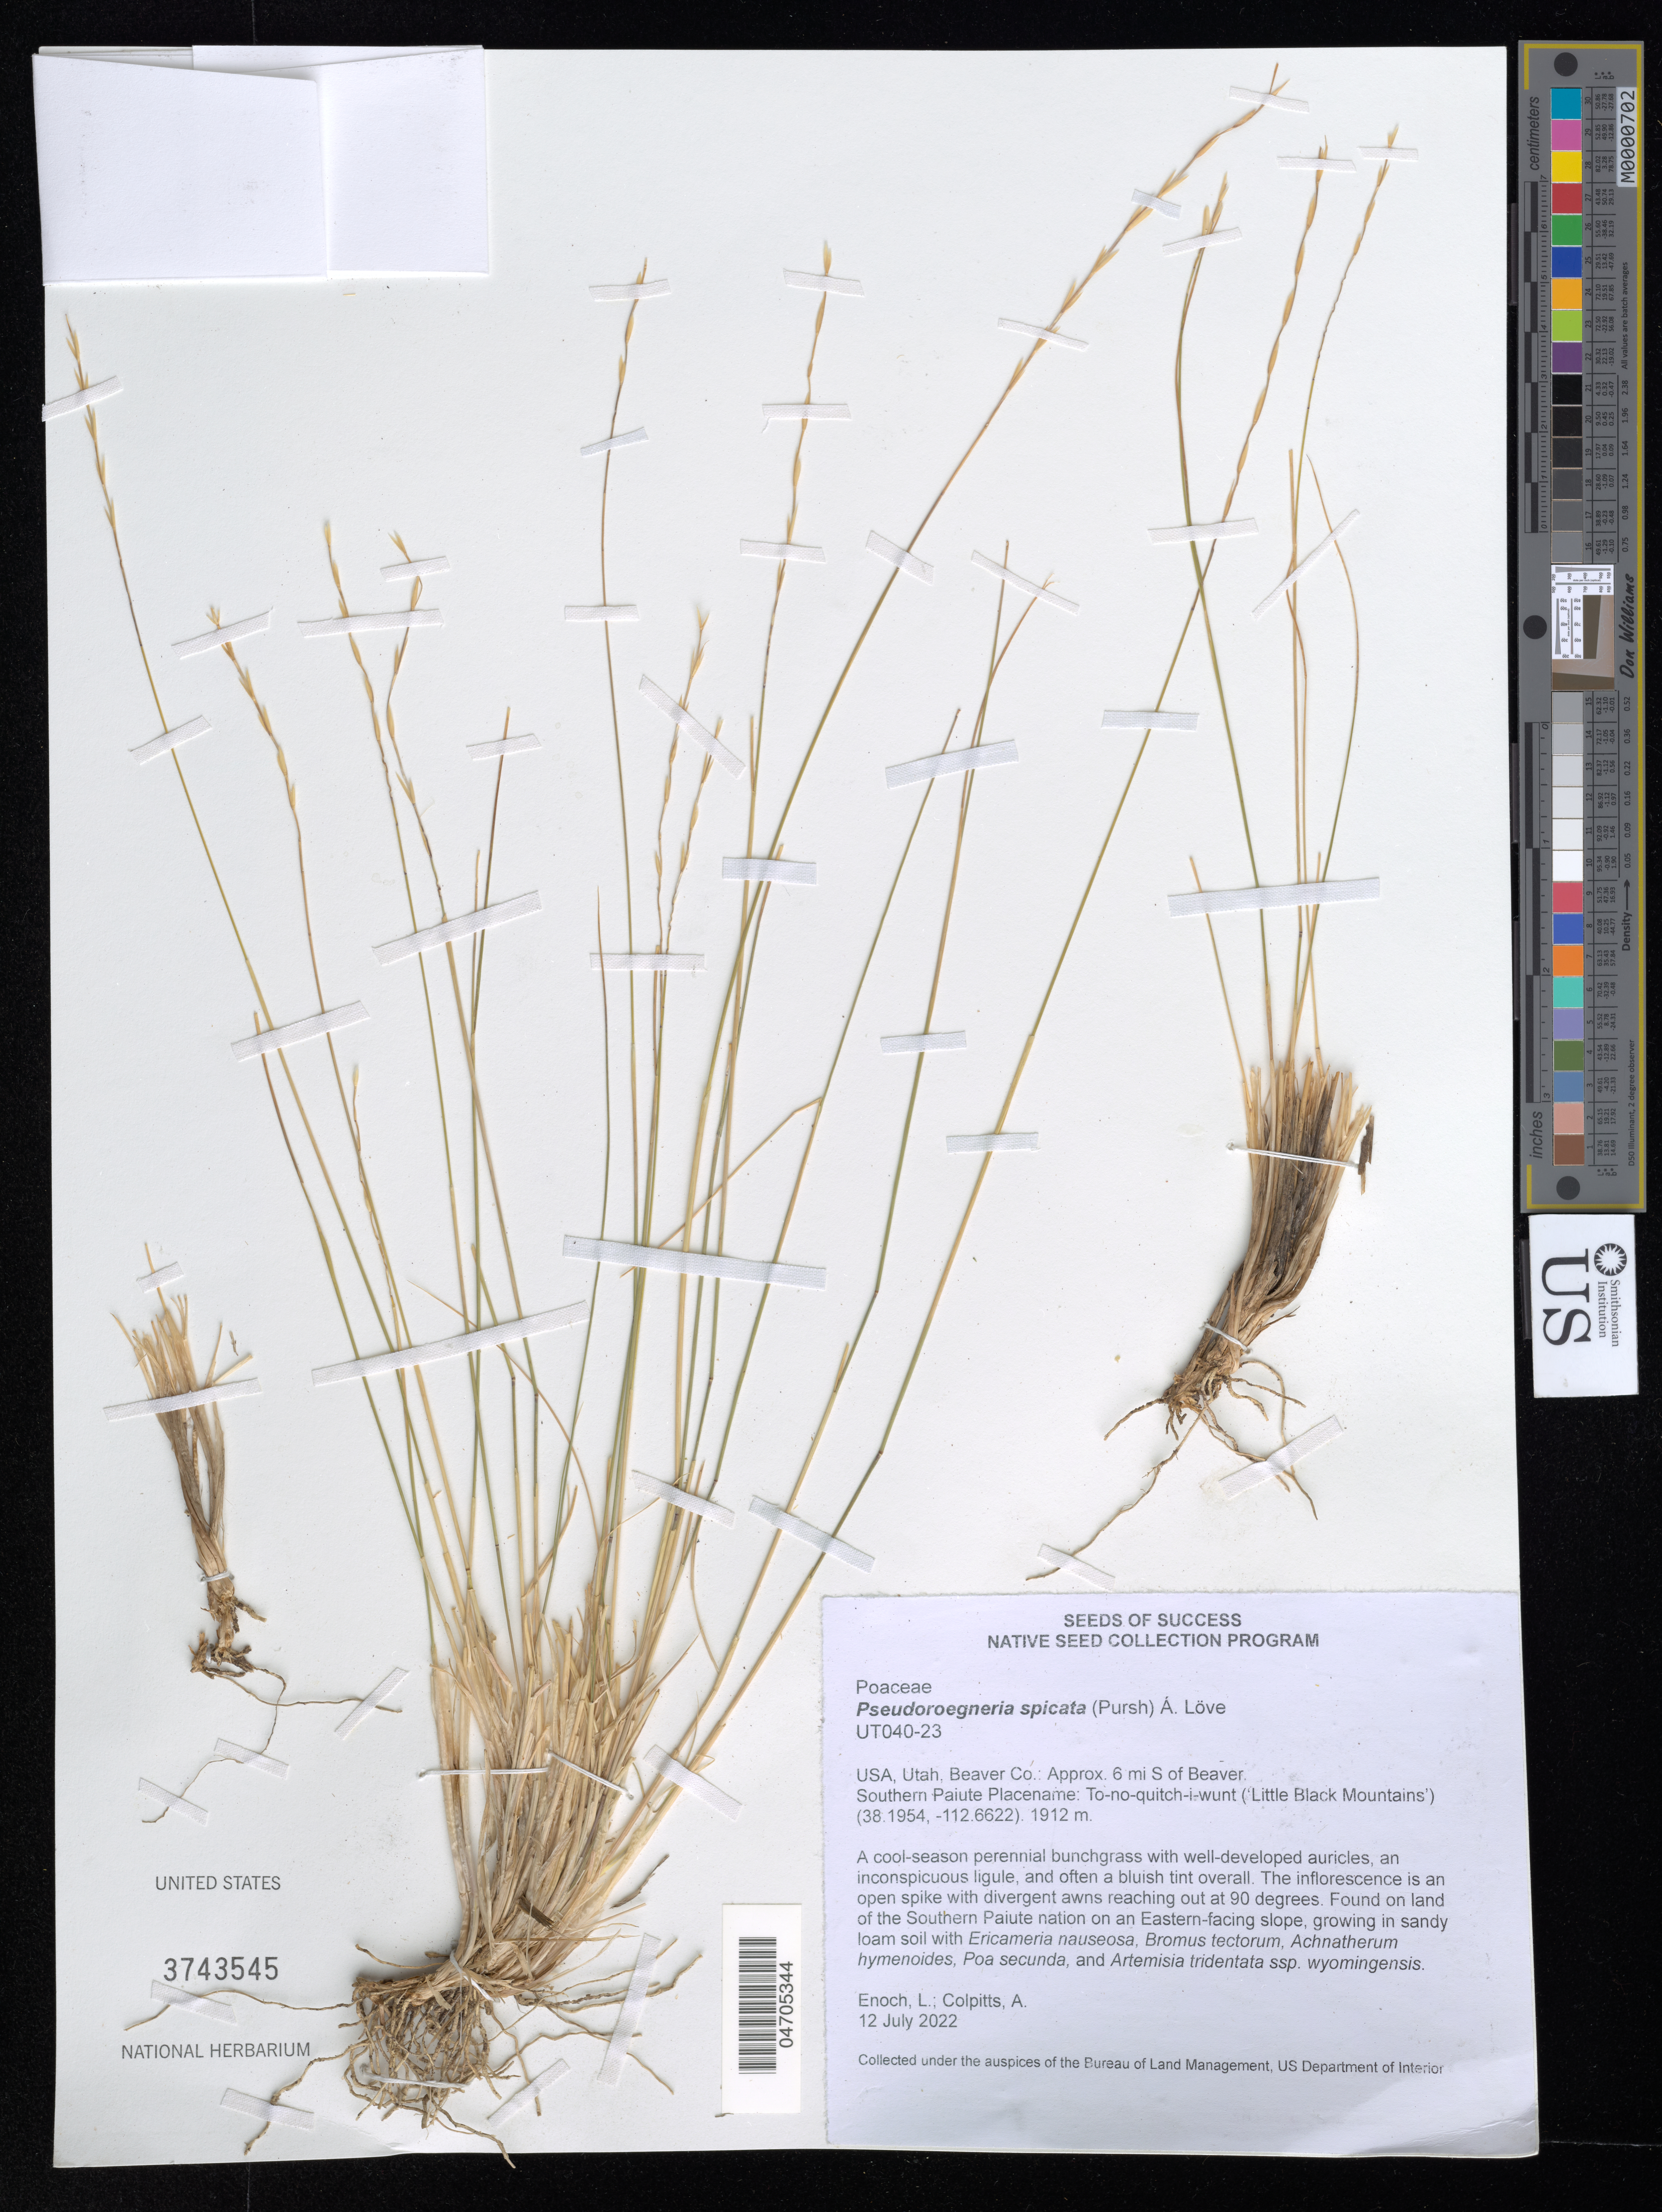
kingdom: Plantae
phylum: Tracheophyta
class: Liliopsida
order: Poales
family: Poaceae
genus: Pseudoroegneria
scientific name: Pseudoroegneria spicata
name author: (Pursh) Á. Löve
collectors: L. Enoch & A. Colpitts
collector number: UT040-23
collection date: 2022-07-12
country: United States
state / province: Utah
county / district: Beaver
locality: Beaver Co.: Approx. 6 mi S of Beaver. Southern Paiute Placename: To-no-quitch-i-wunt ('Little Black Mountains'). On land of the Southern Paiute nation on an Eastern-facing slope.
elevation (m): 1912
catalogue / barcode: US 3743545